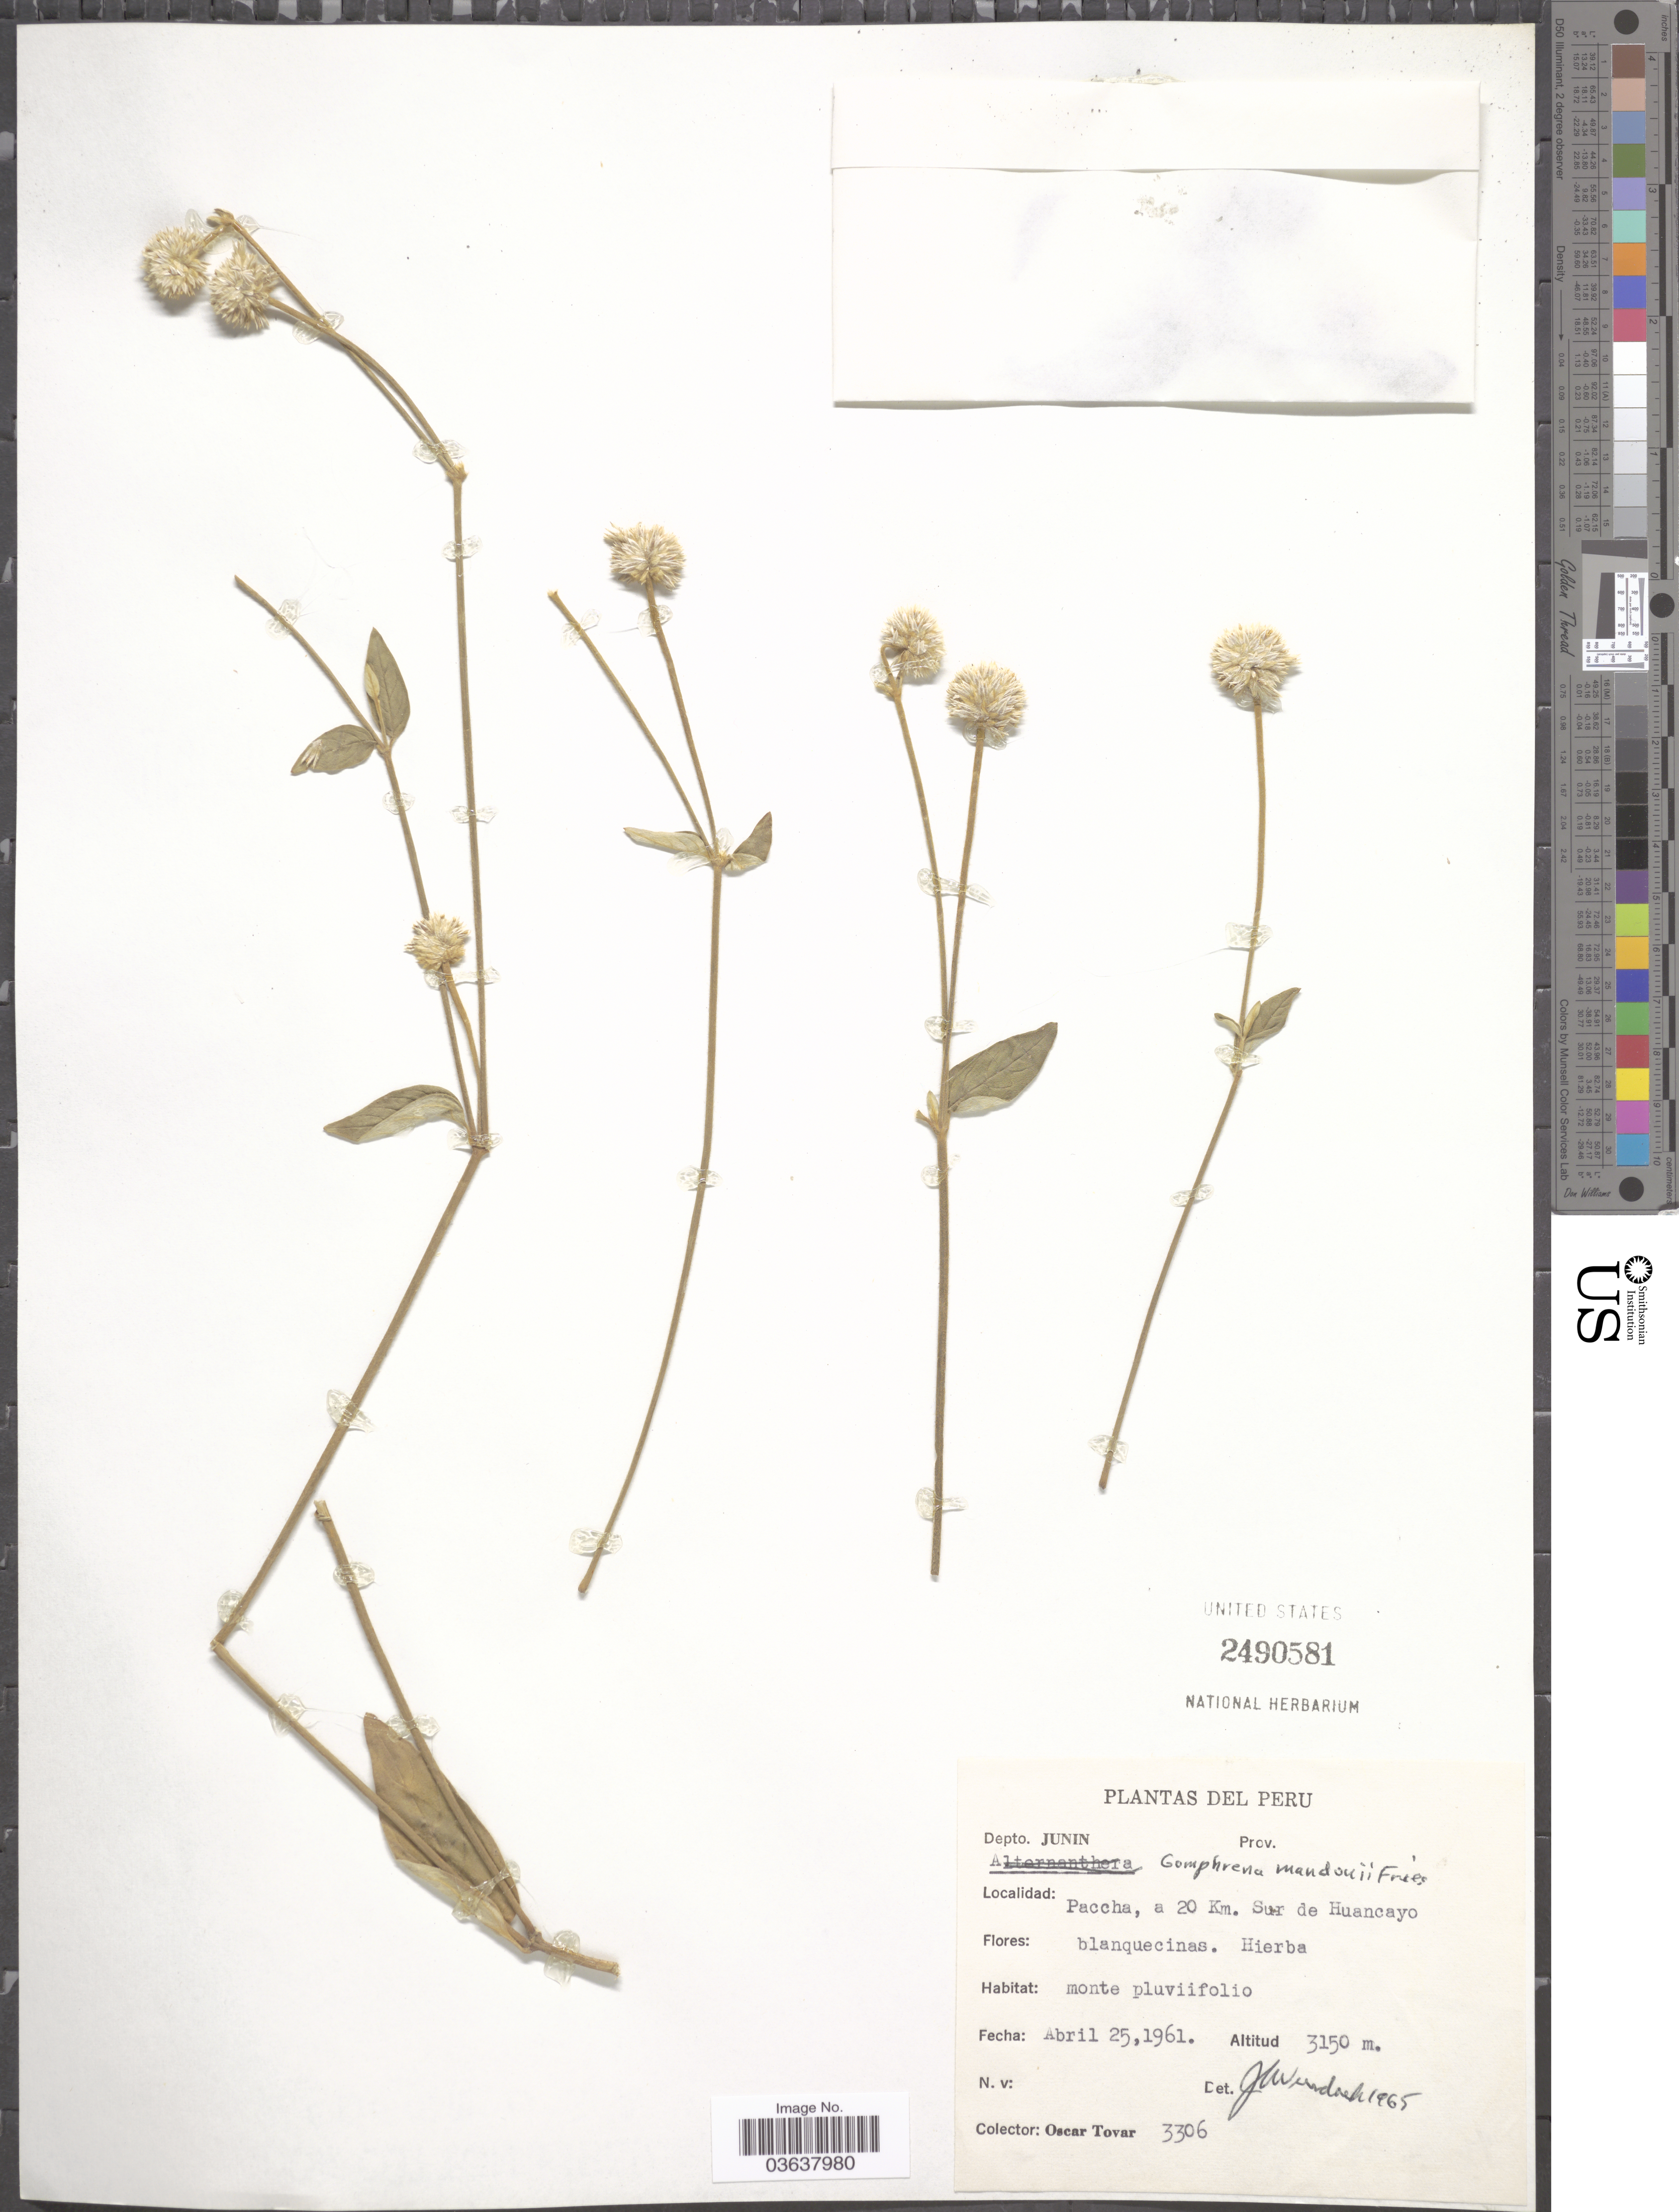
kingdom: Plantae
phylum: Tracheophyta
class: Magnoliopsida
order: Caryophyllales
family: Amaranthaceae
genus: Gomphrena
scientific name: Gomphrena mandonii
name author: R.E. Fr.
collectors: Ó. Tovar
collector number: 3306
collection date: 1961-04-25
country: Peru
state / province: Junín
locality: Depto. Junin. Paccha, a 20 Km. Sur de Huancayo.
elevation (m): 3150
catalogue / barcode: US 2490581